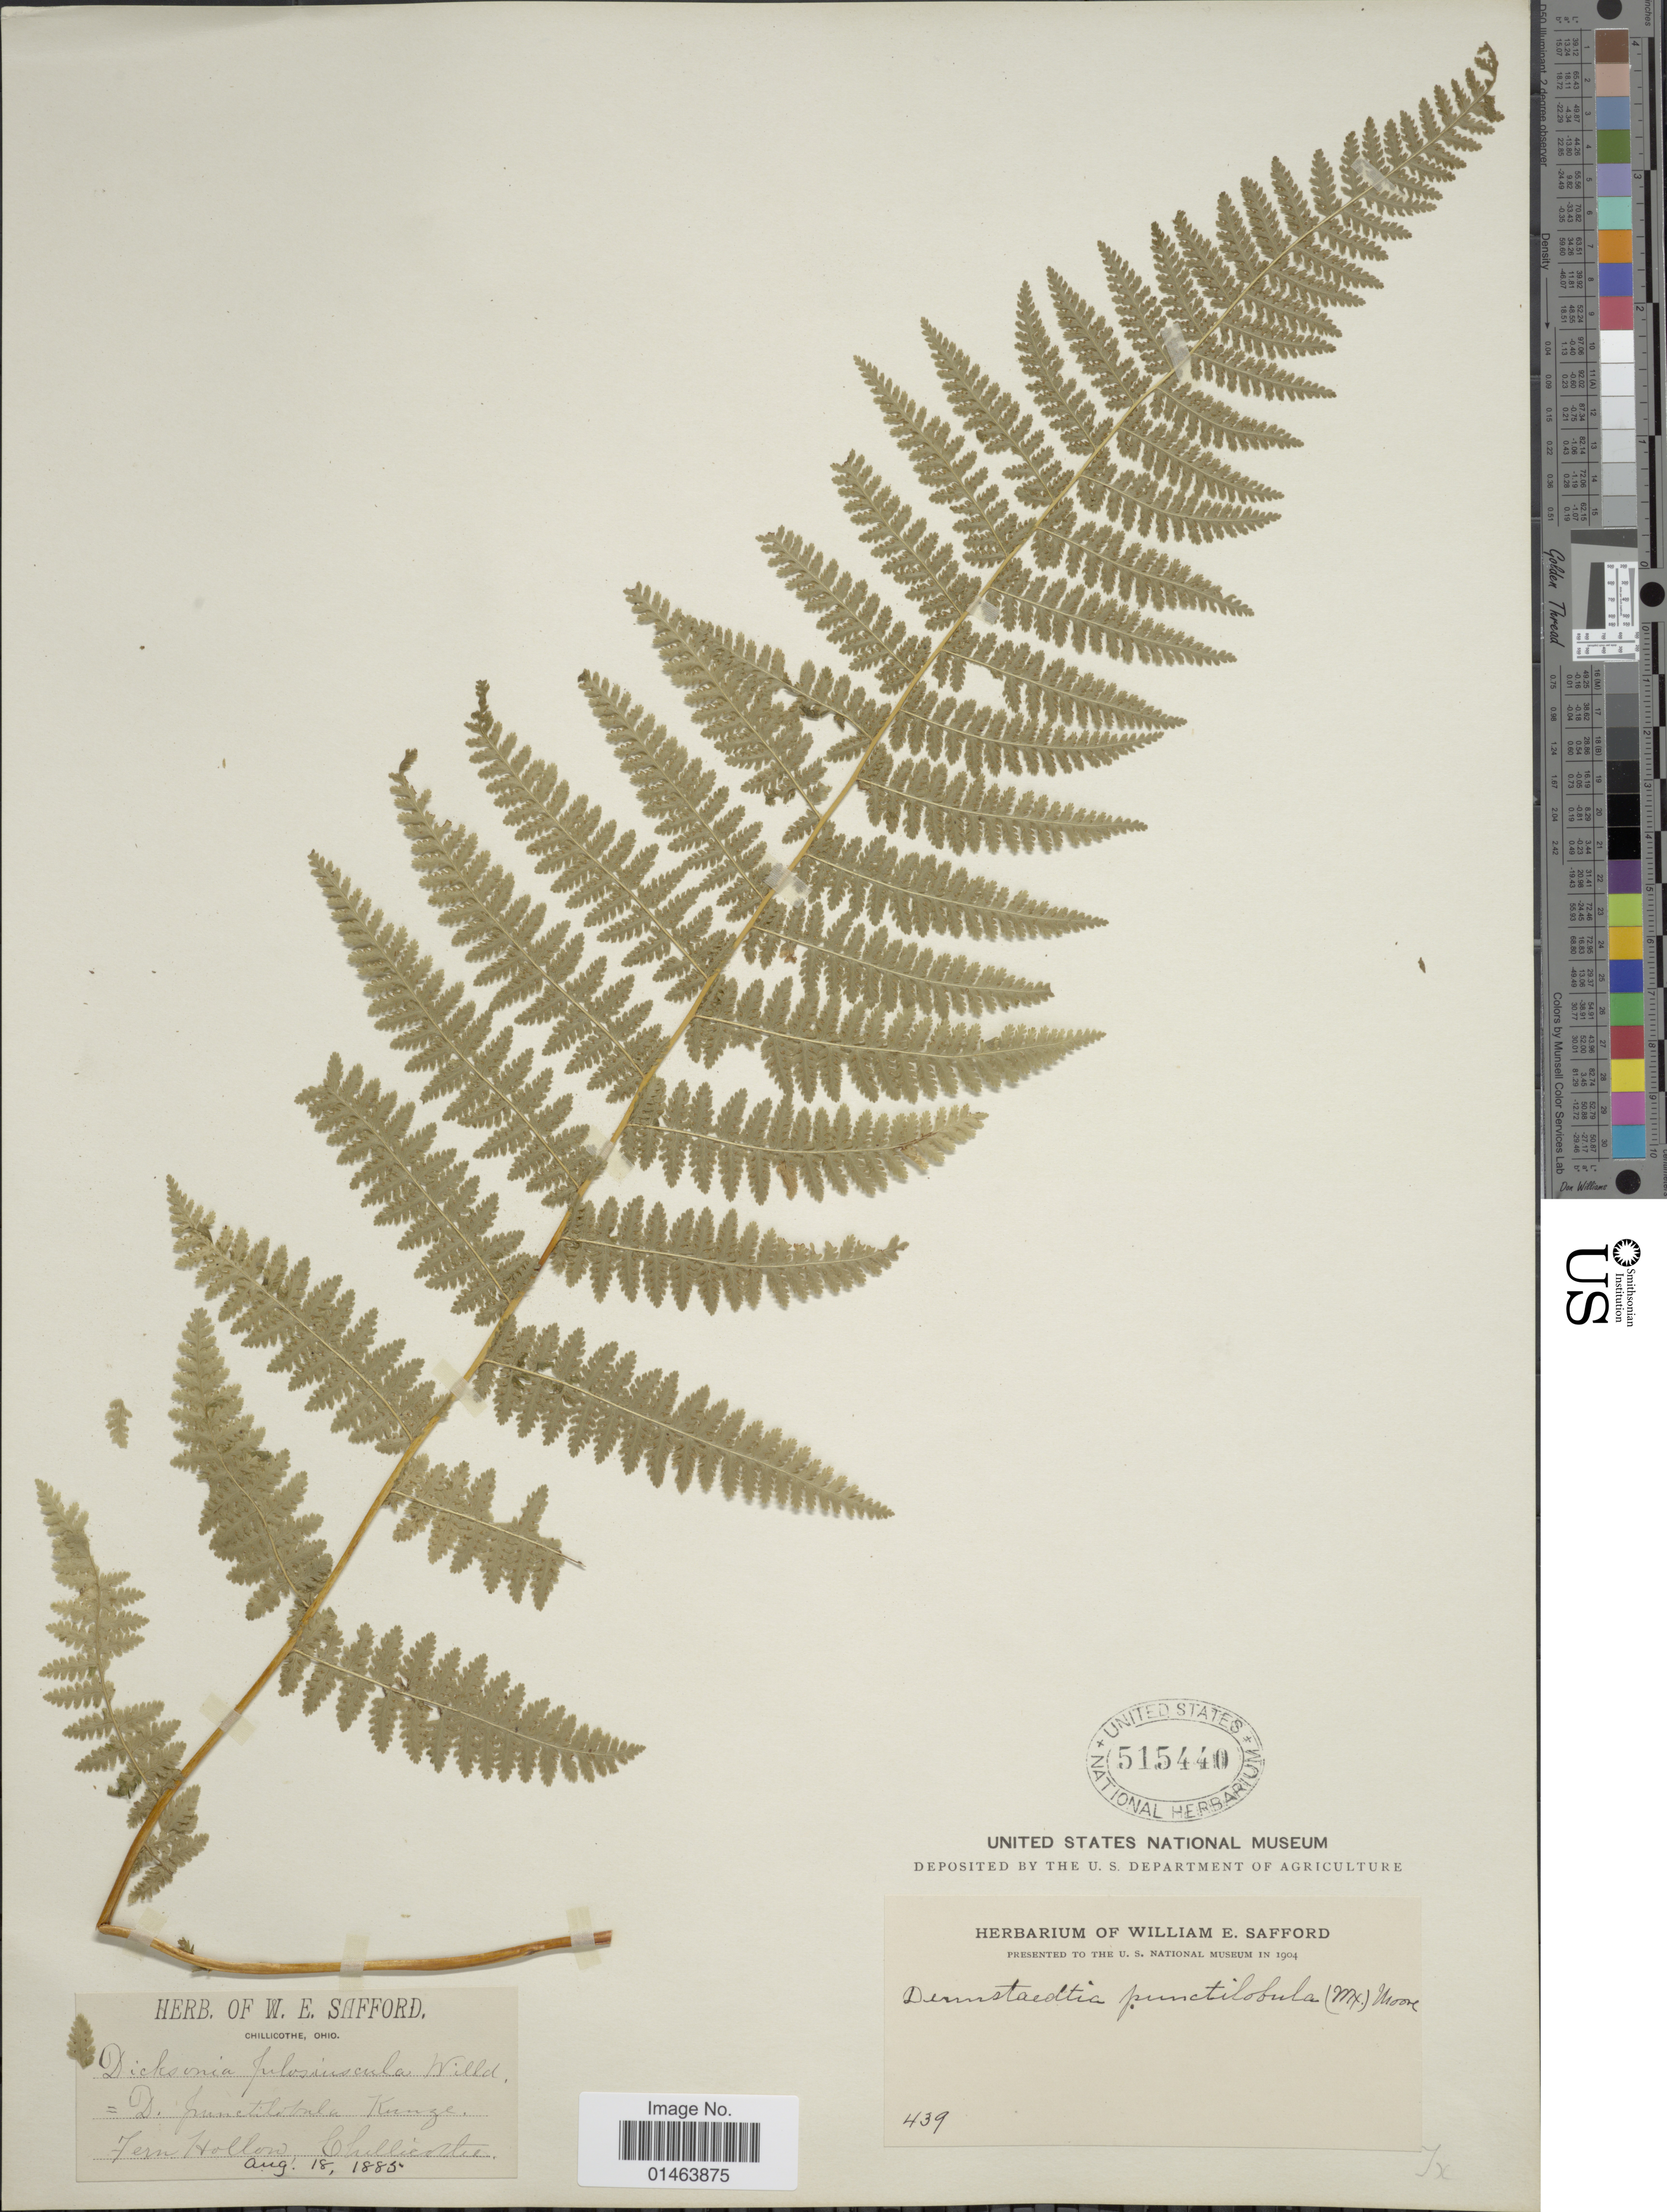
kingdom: Plantae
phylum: Tracheophyta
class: Polypodiopsida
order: Polypodiales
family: Dennstaedtiaceae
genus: Dennstaedtia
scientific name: Dennstaedtia punctilobula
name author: (Michx.) T. Moore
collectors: ex herb. W. E. Safford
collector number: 439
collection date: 1885-08-18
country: United States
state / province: Ohio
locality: Ohio, Fern Hollow, Chillicothe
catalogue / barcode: US 515440